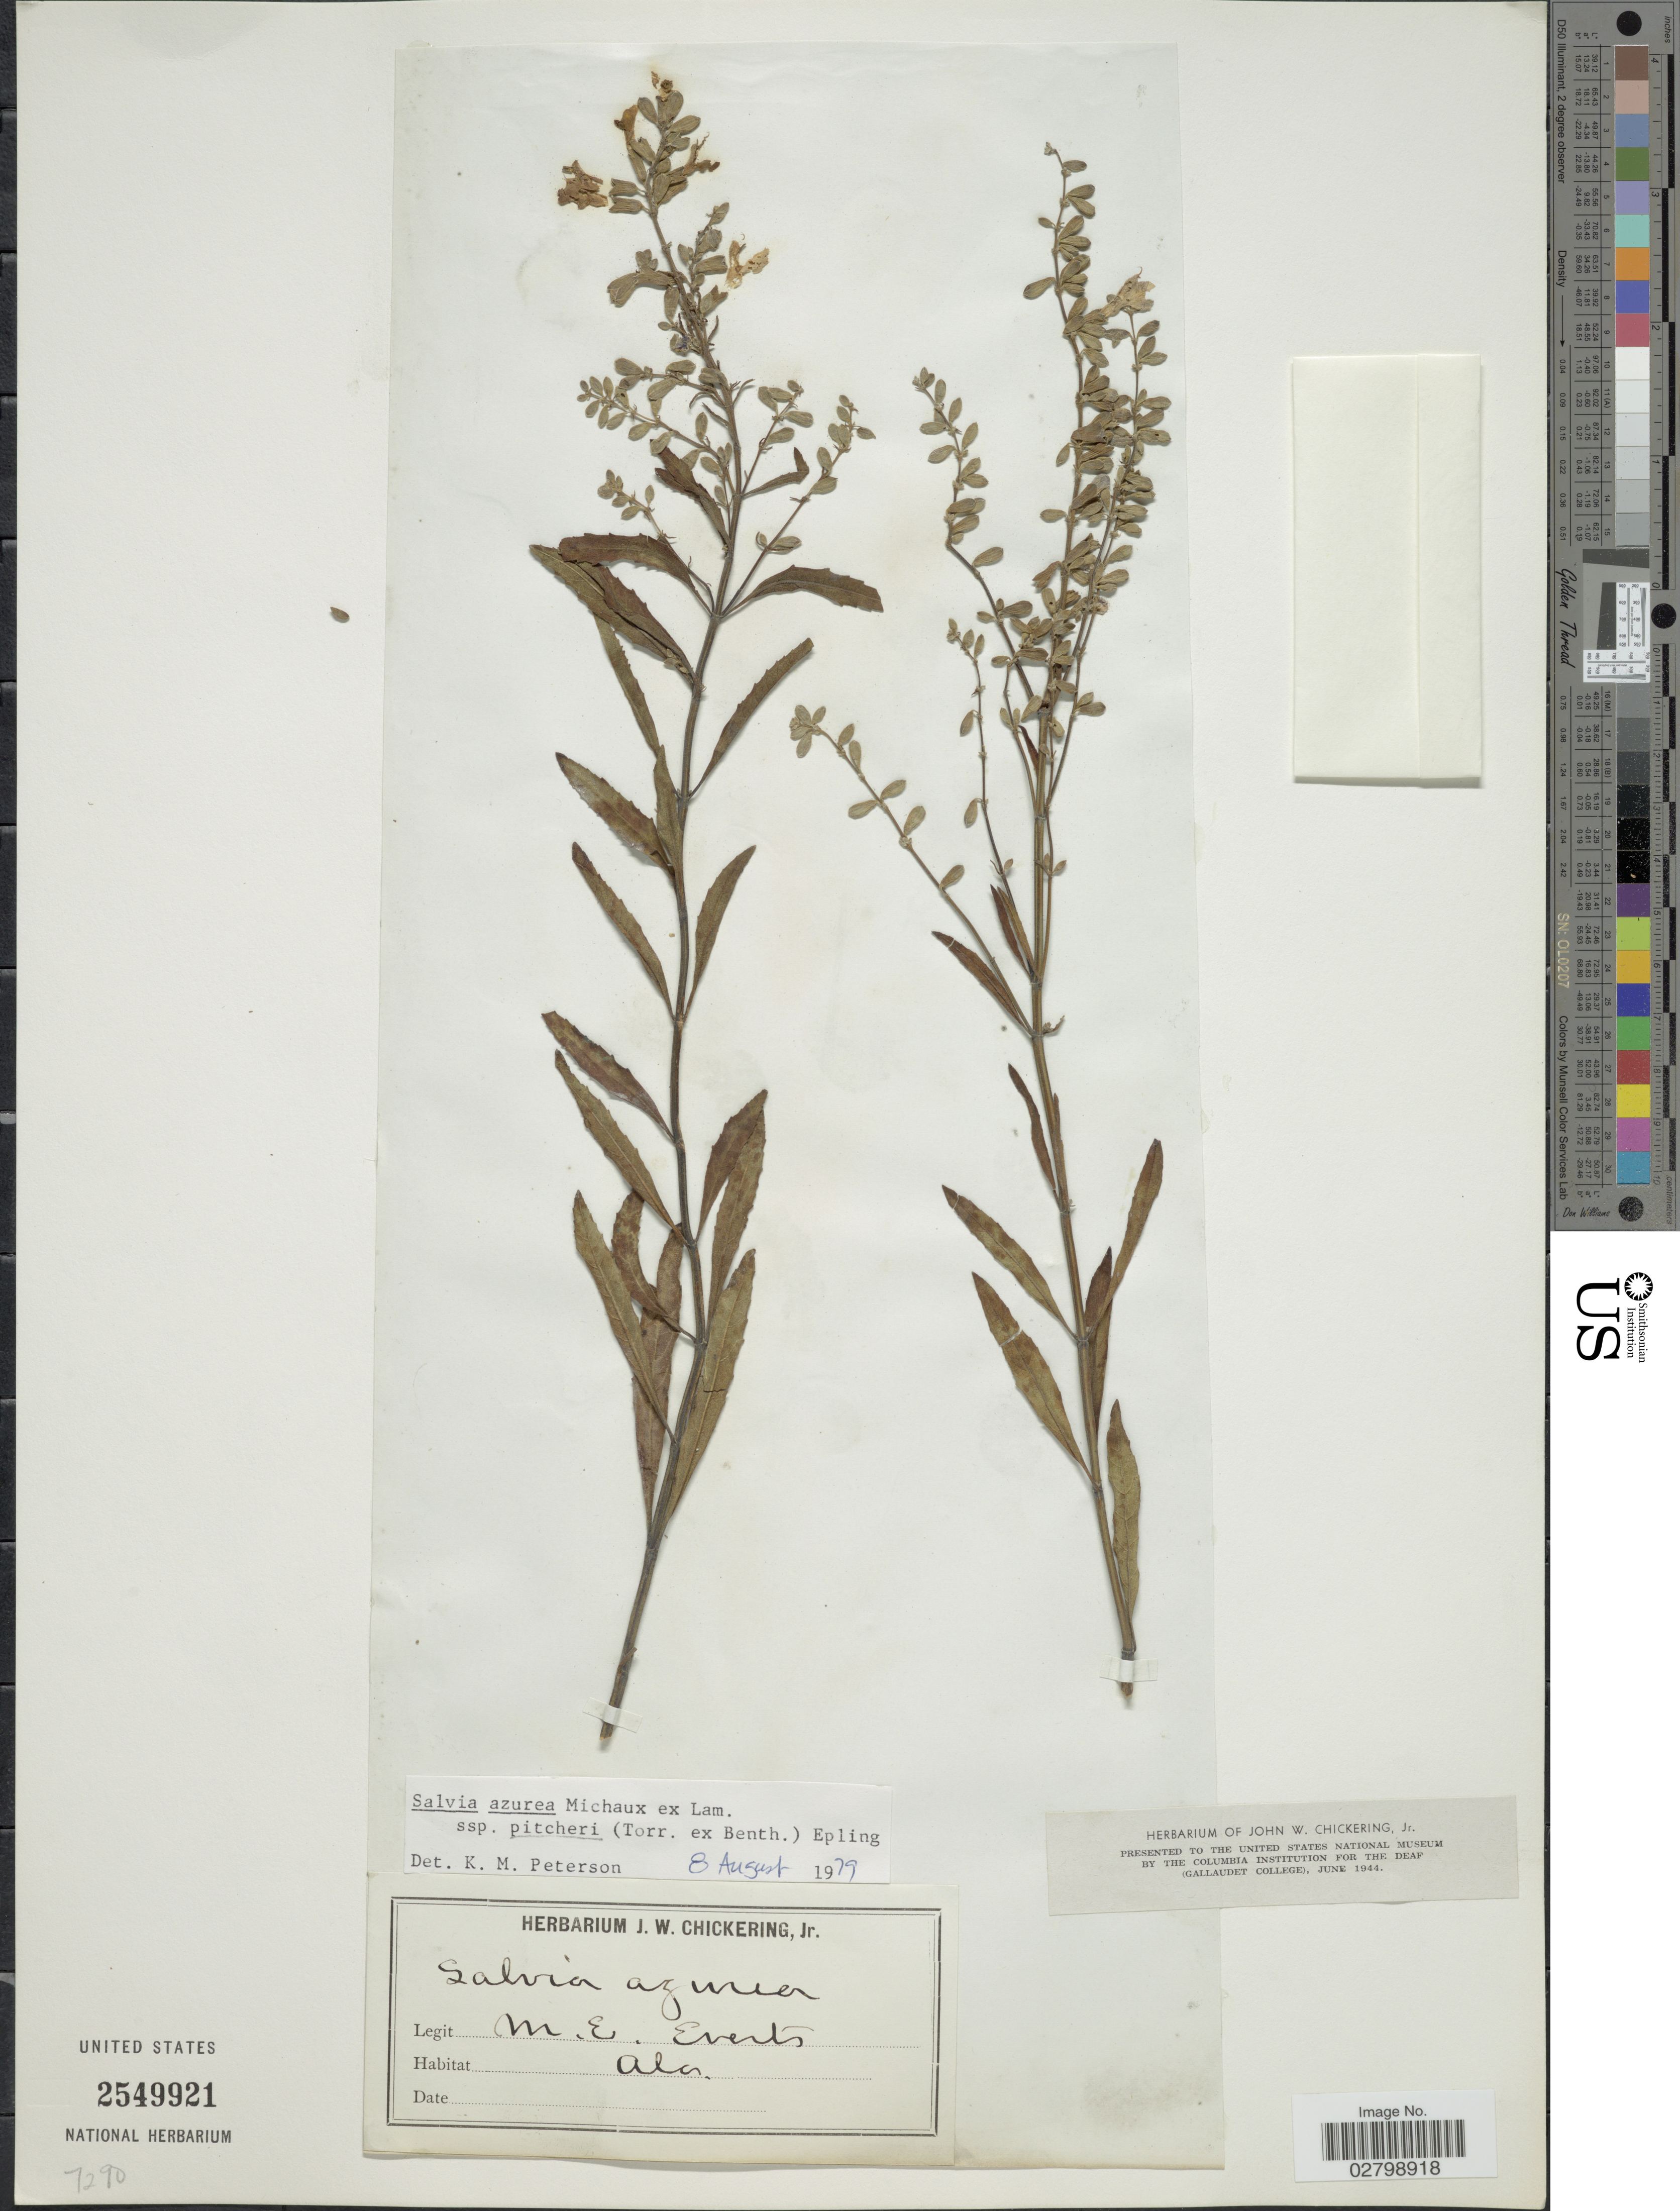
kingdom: Plantae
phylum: Tracheophyta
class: Magnoliopsida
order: Lamiales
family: Lamiaceae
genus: Salvia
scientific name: Salvia azurea subsp. pitcheri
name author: Michx. ex Lam.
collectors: M. Everts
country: United States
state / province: Alabama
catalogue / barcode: US 2549921